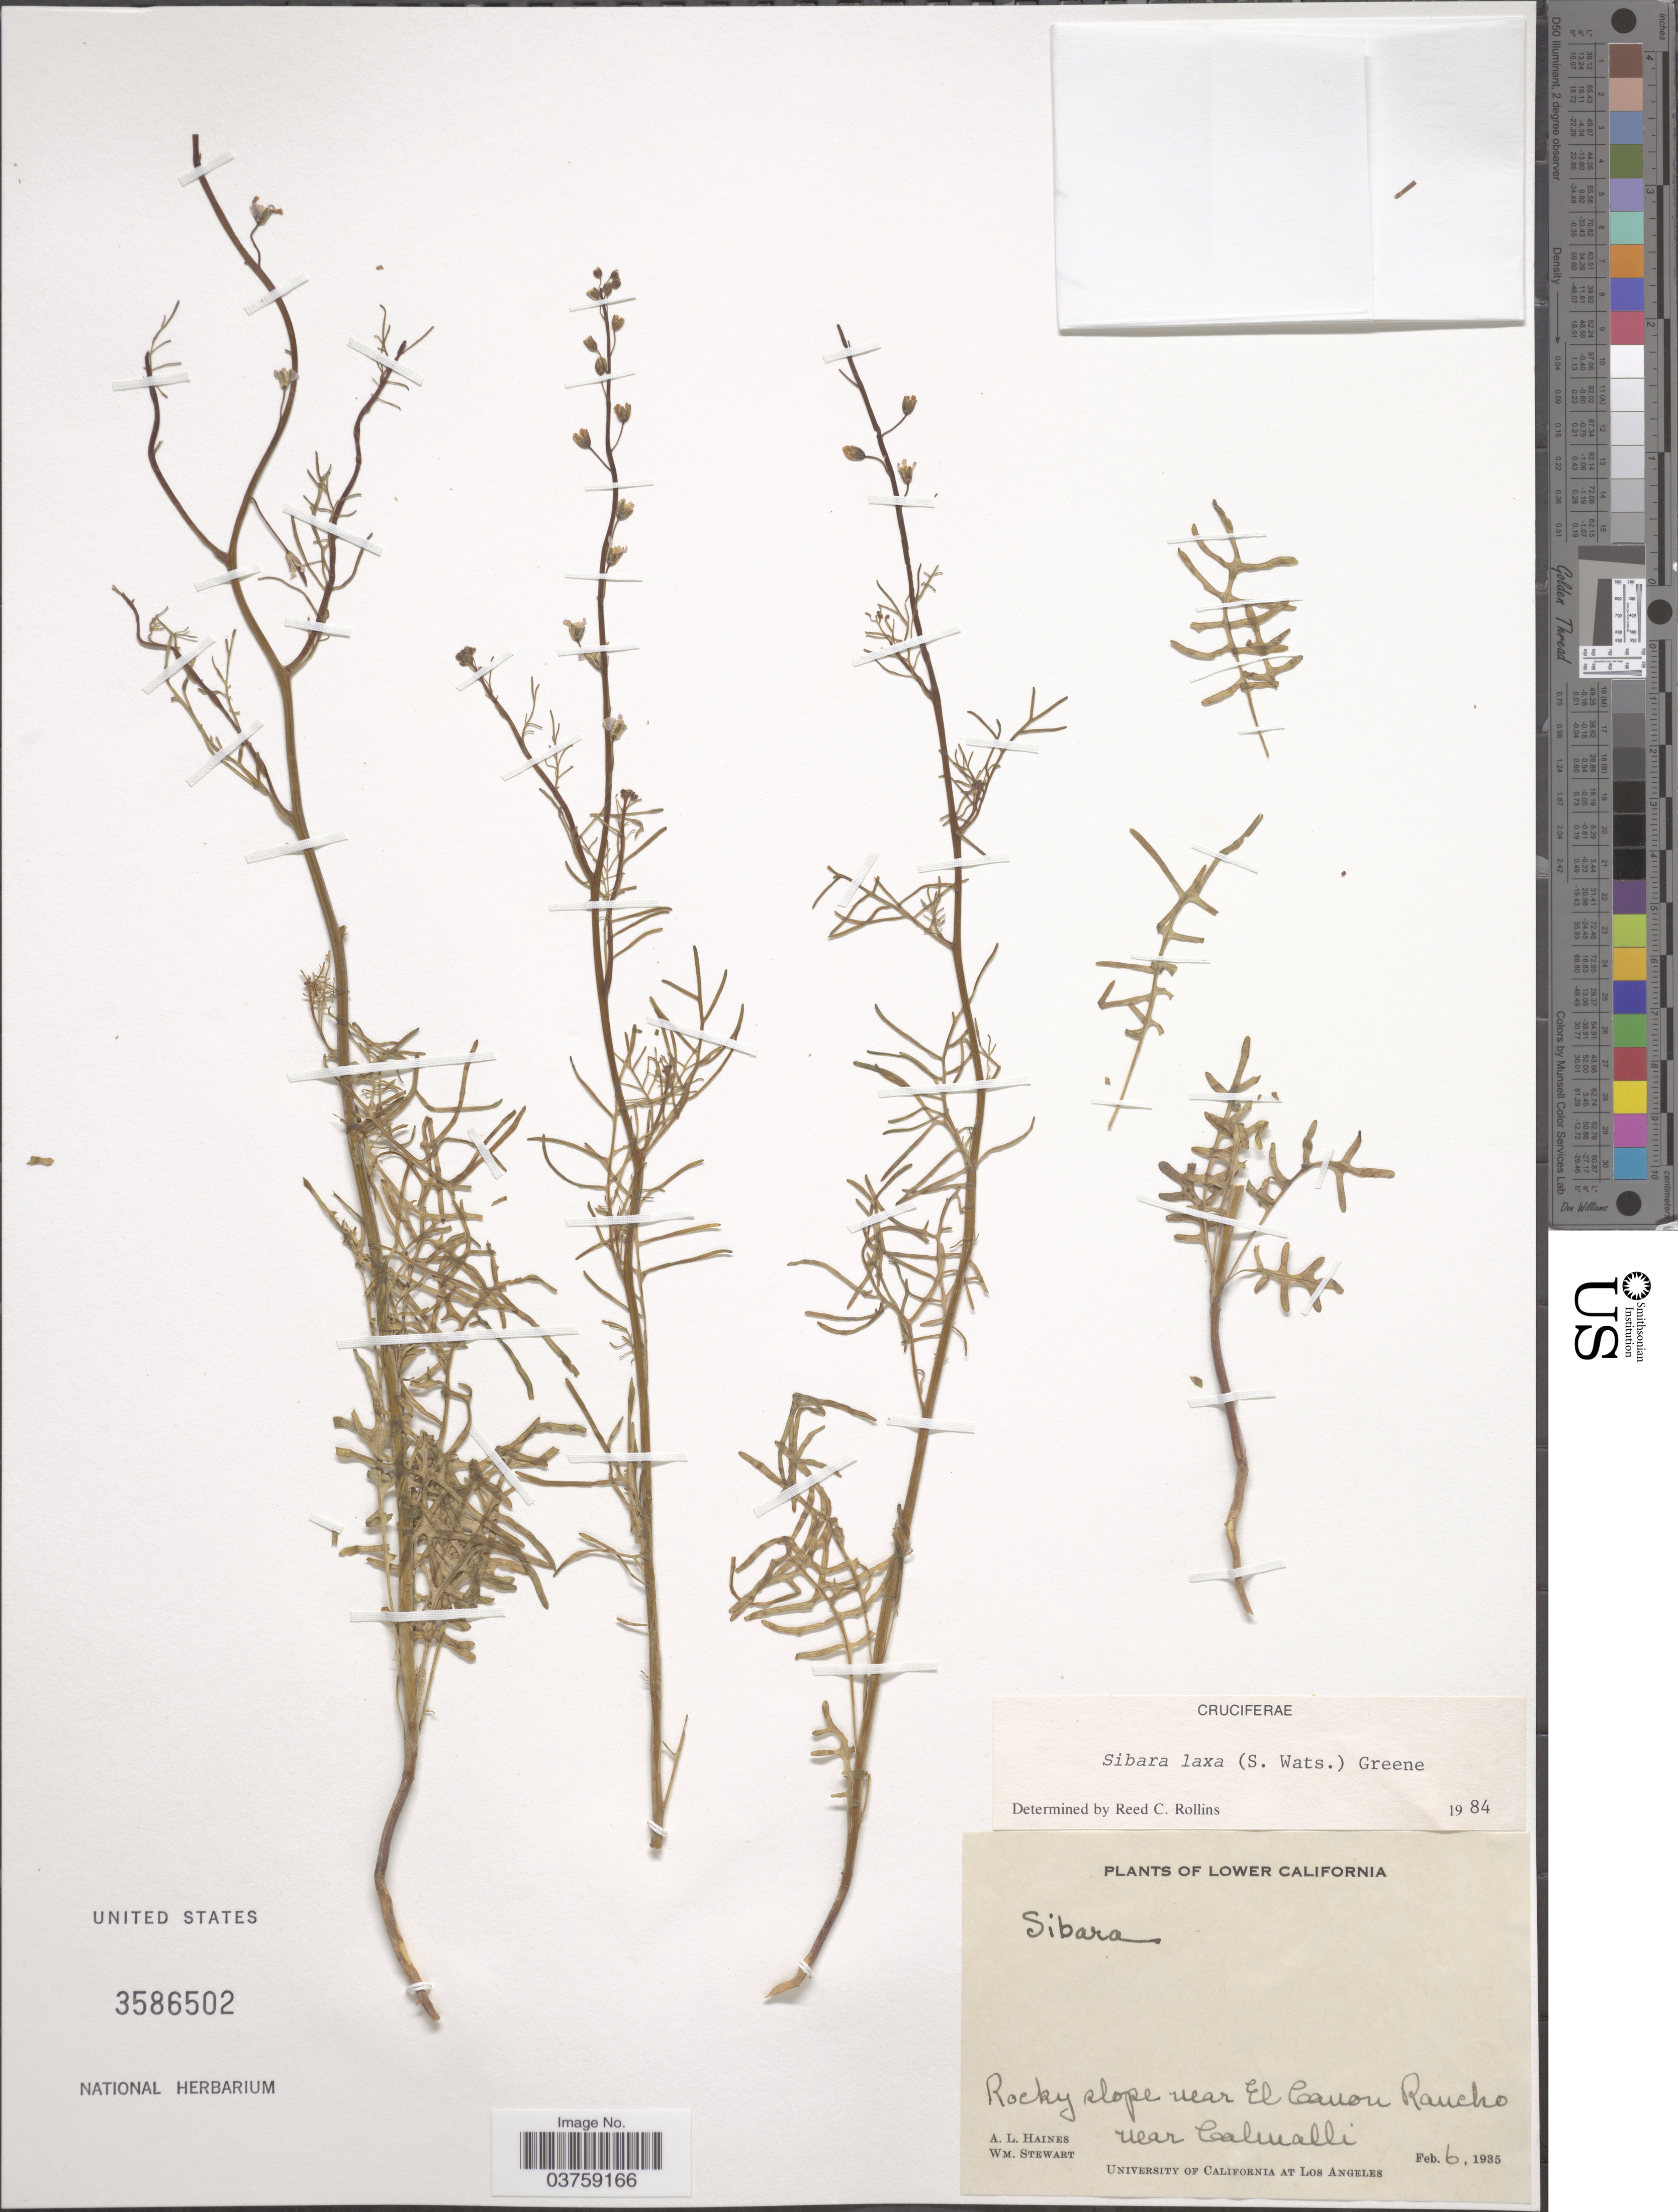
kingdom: Plantae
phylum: Tracheophyta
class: Magnoliopsida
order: Brassicales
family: Brassicaceae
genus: Sibara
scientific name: Sibara laxa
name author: (S. Watson) Greene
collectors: A. L. Haines & W. Stewart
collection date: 1935-02-06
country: Mexico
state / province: Baja California Norte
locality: Lower California. Rocky slope near El Canon Rancho near Calmalli.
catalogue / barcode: US 3586502